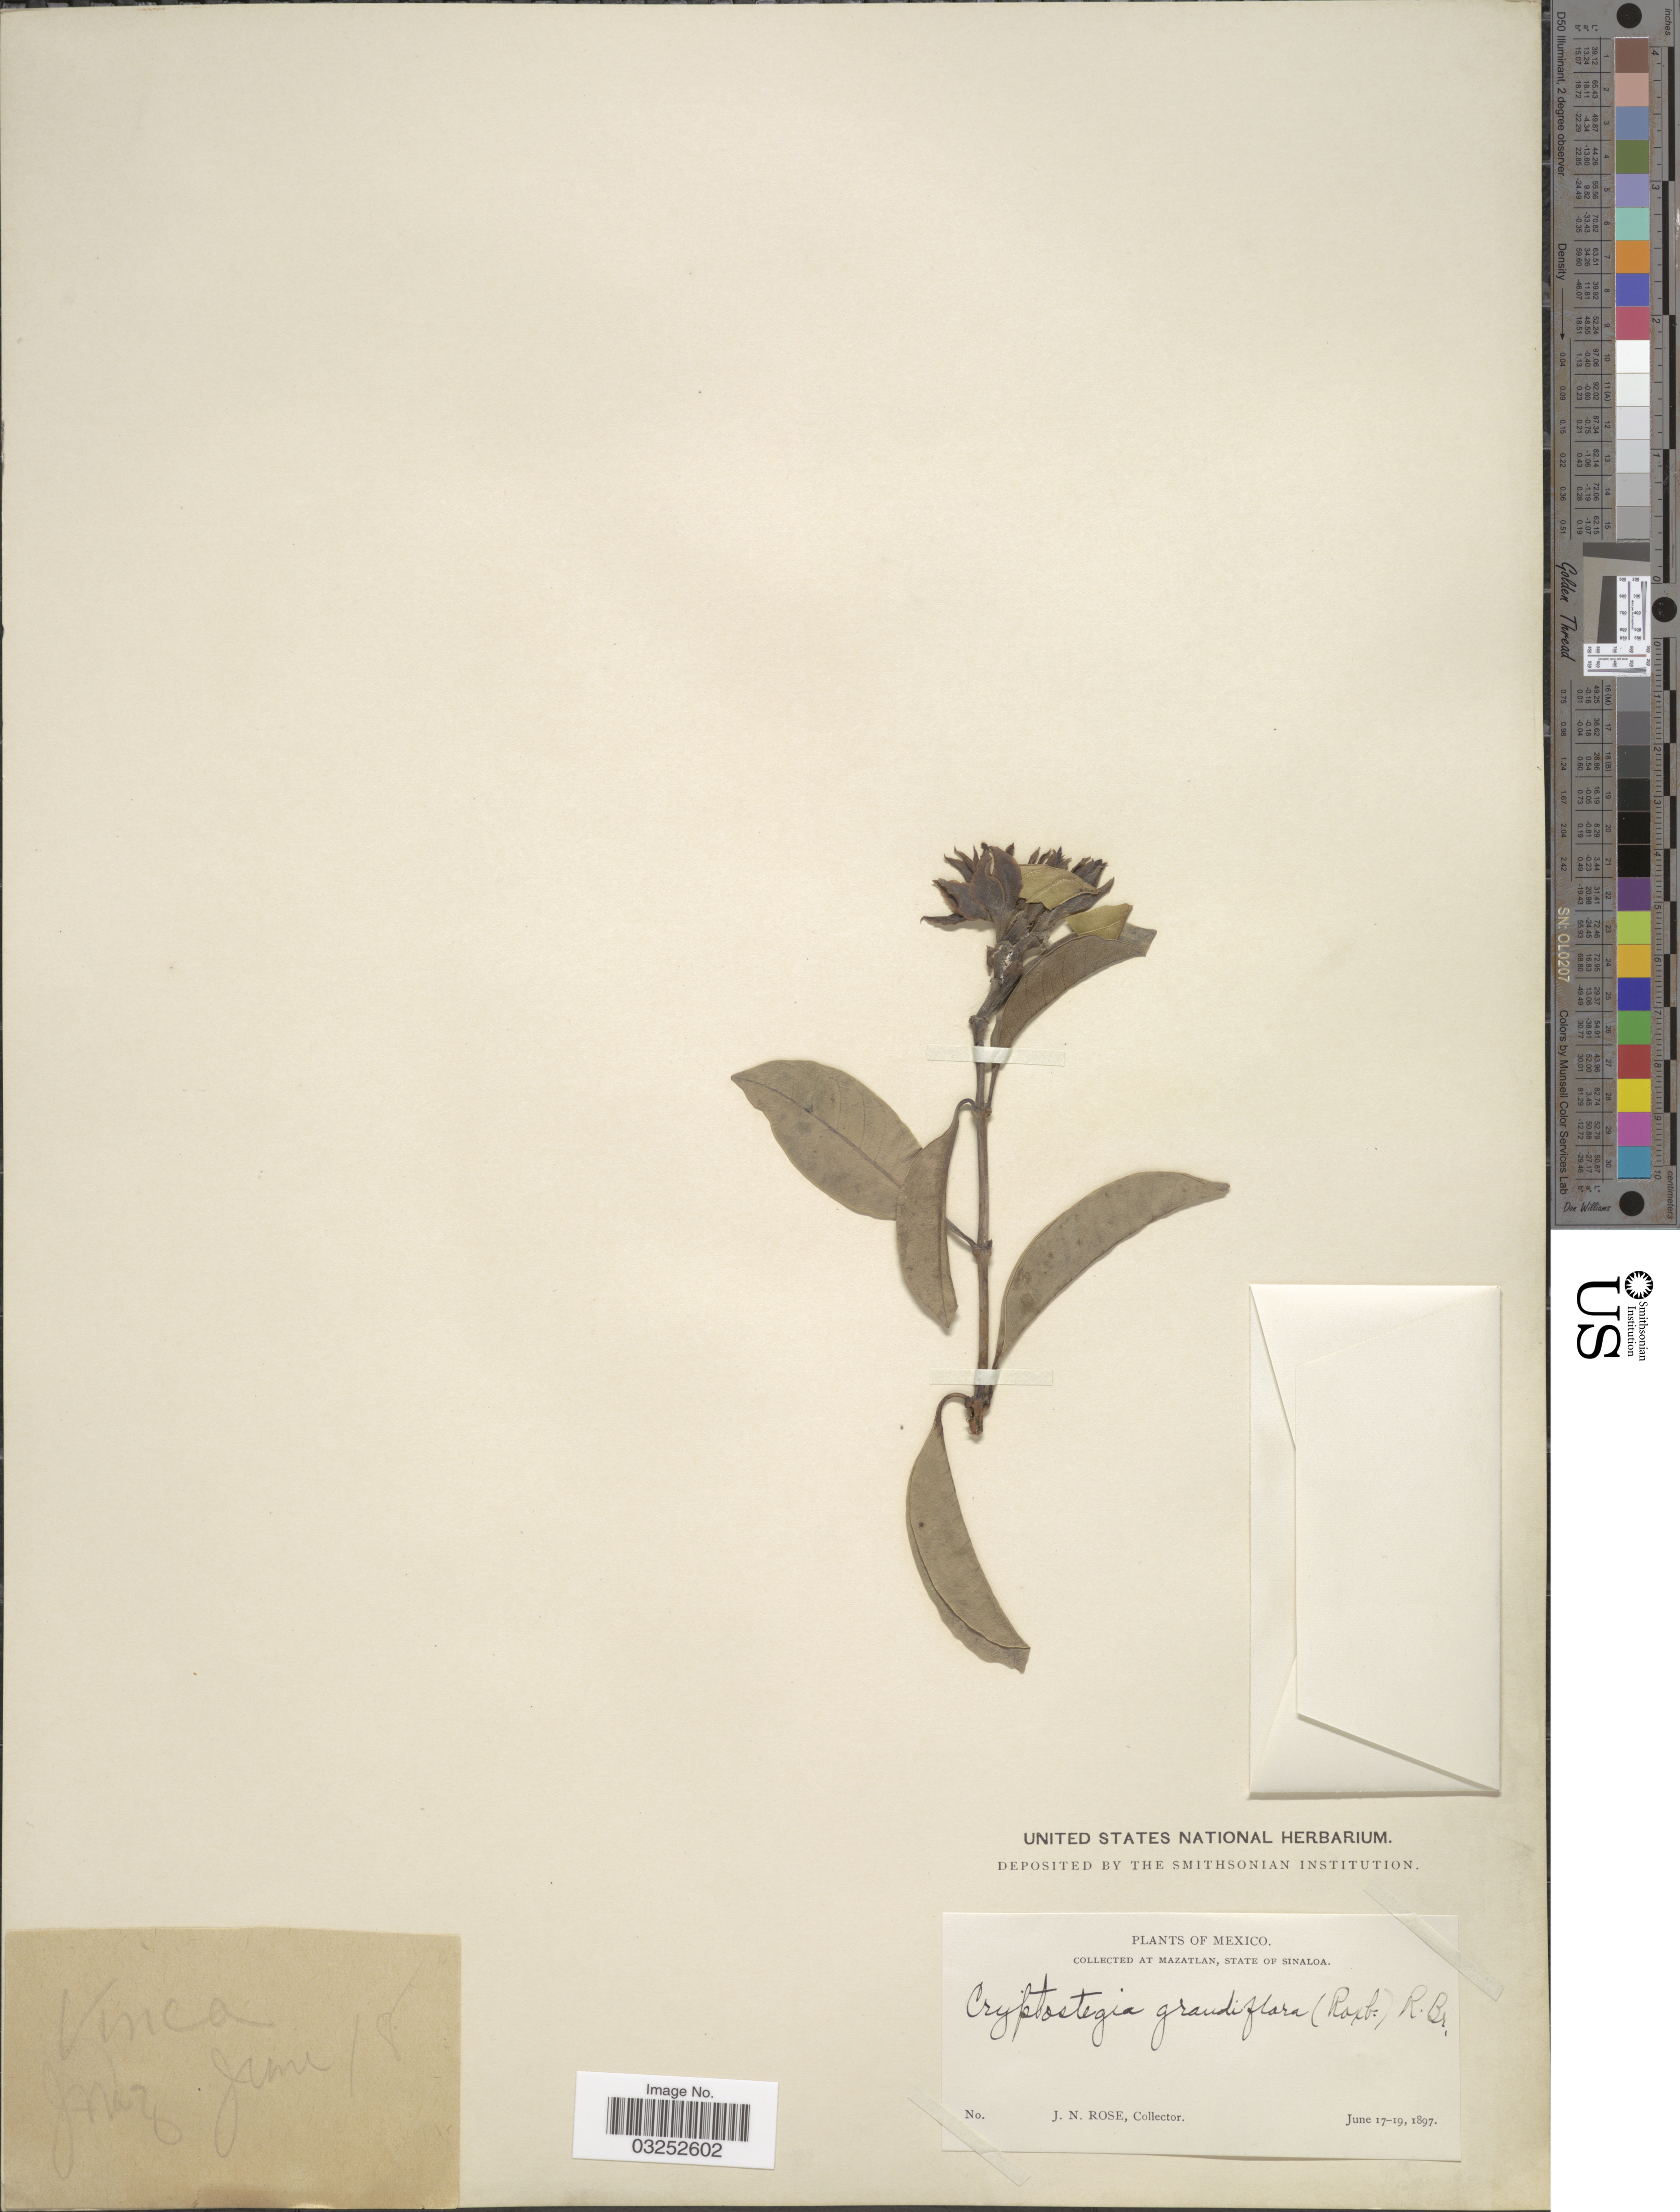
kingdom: Plantae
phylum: Tracheophyta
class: Magnoliopsida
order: Gentianales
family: Apocynaceae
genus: Cryptostegia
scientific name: Cryptostegia grandiflora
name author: Roxb. ex R. Br.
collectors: J. N. Rose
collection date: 1897-06-17/1897-06-19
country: Mexico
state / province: Sinaloa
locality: Mazatlan, State of Sinaloa.